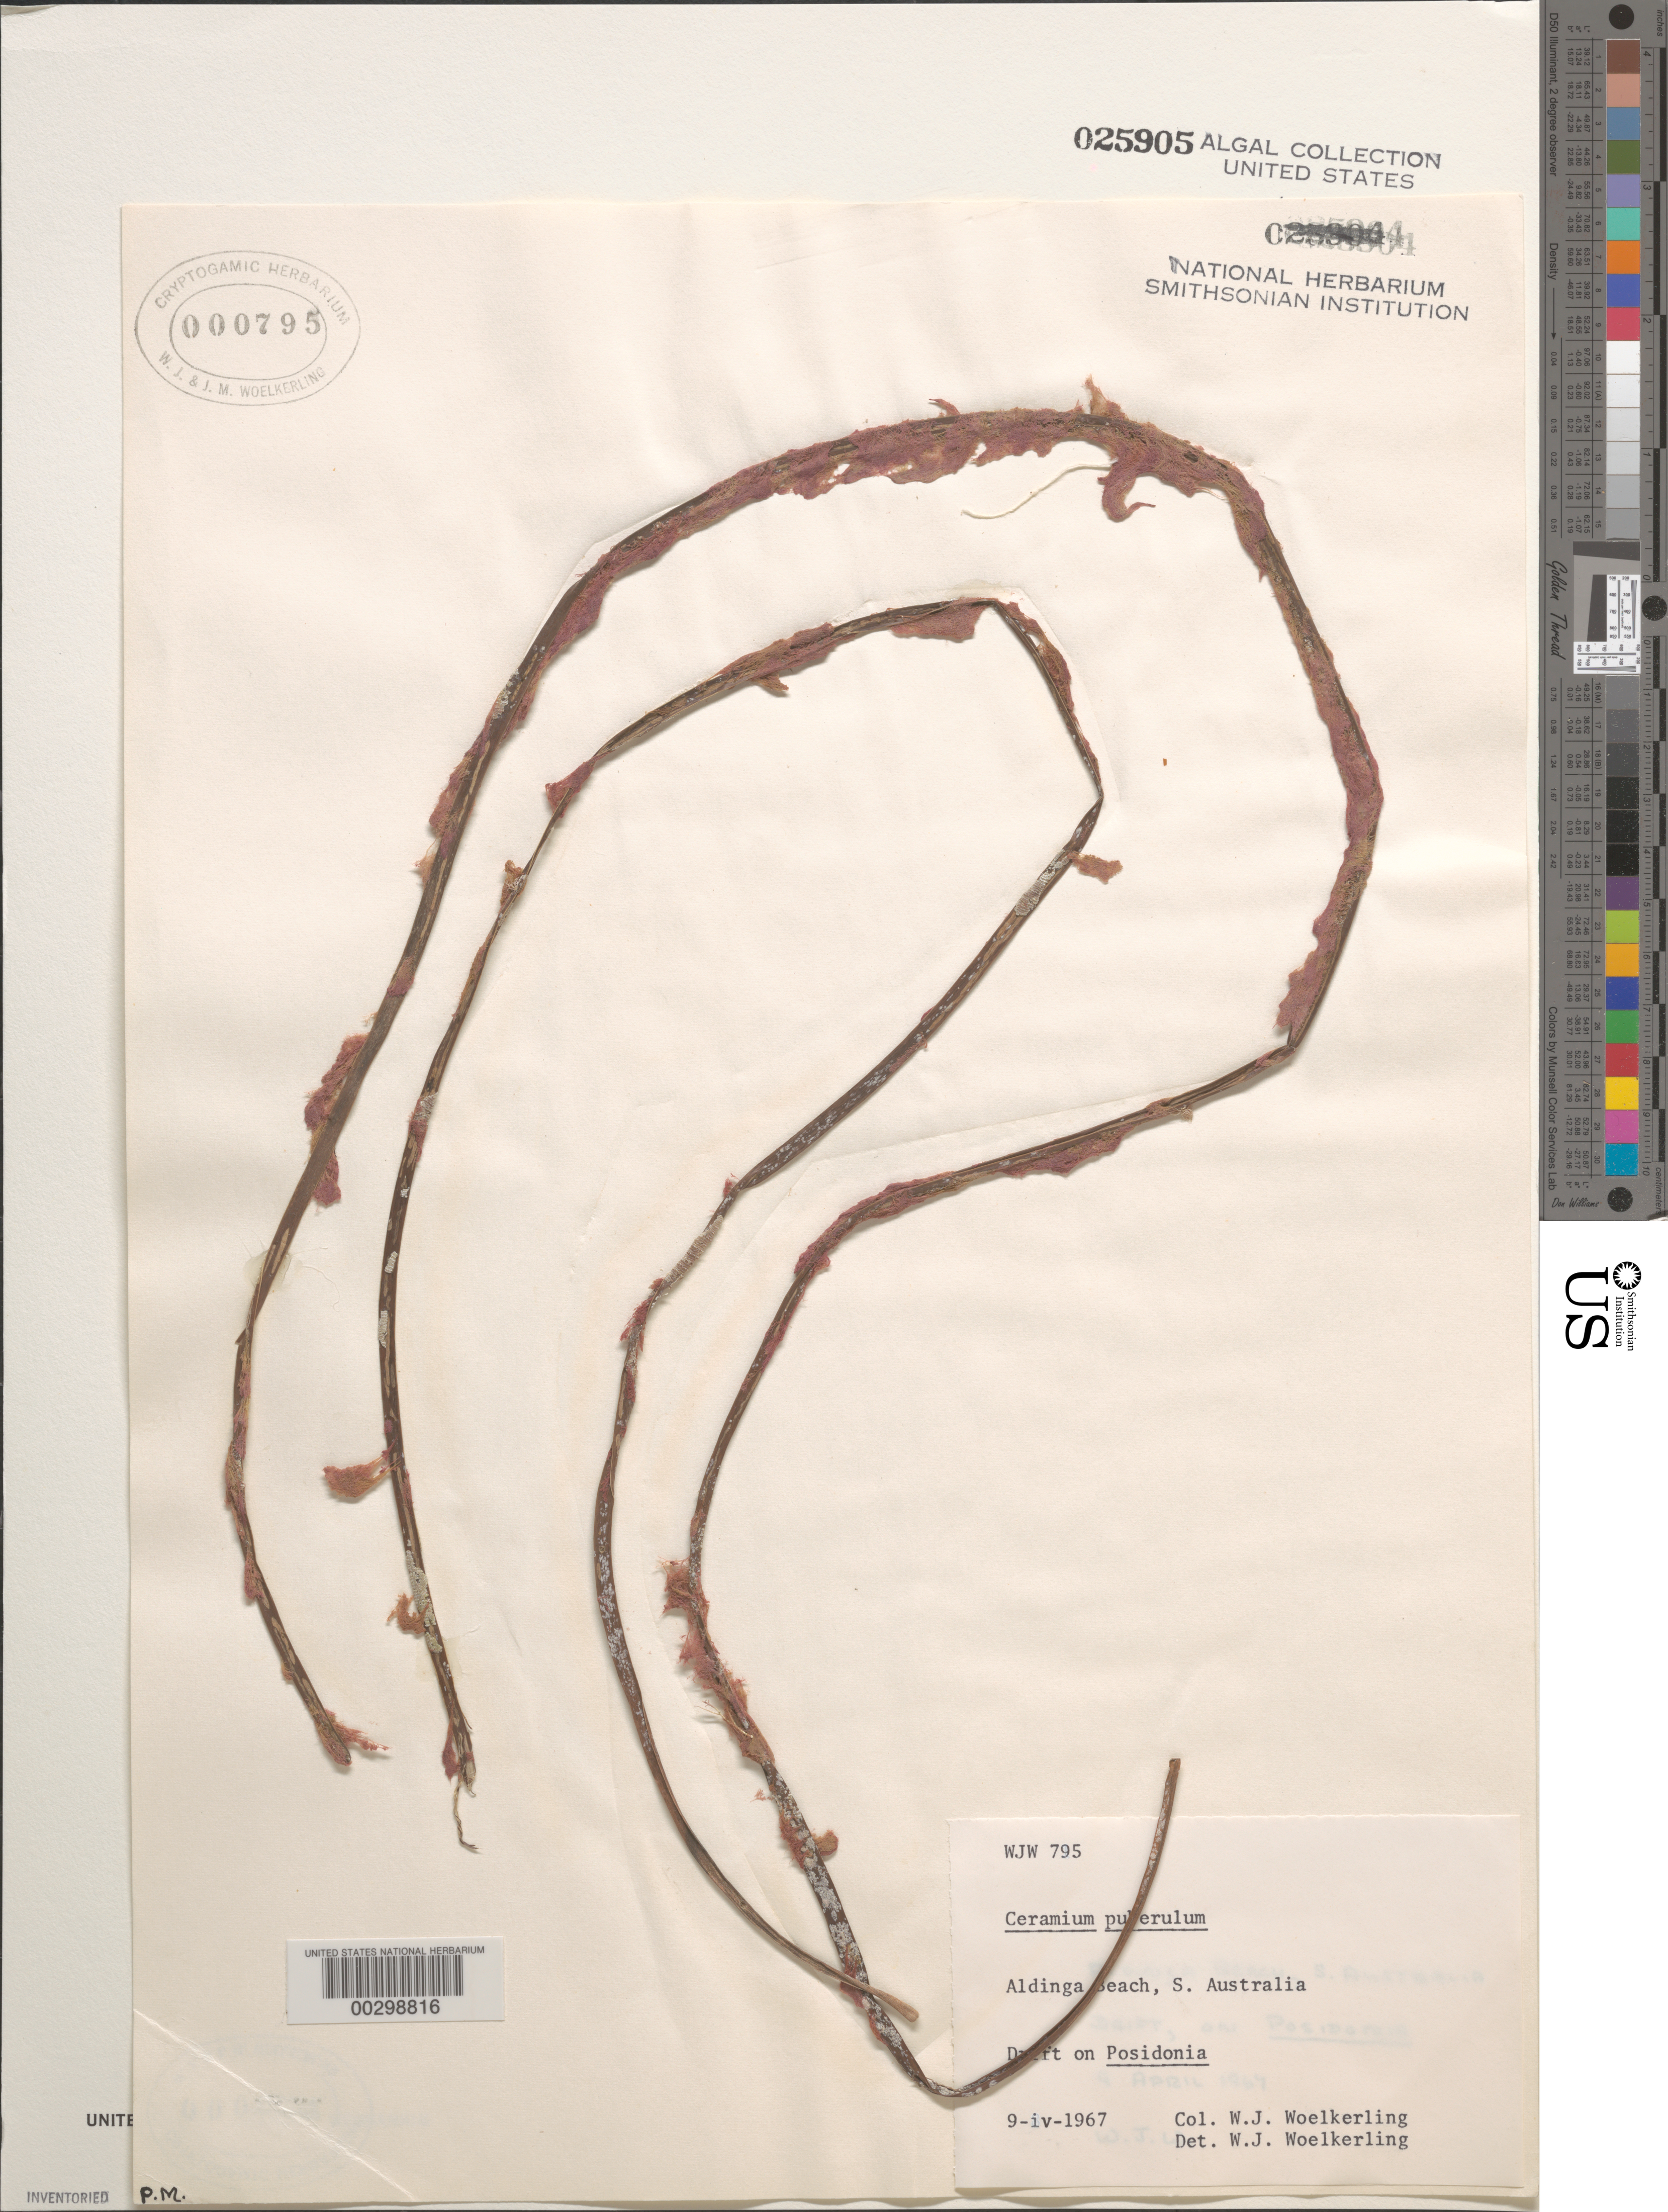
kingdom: Plantae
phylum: Rhodophyta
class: Florideophyceae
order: Ceramiales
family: Ceramiaceae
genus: Ceramium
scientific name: Ceramium puberulum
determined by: Woelkerling, W. J.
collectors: W. Woelkerling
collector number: WJW 795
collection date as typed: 09 Apr 1967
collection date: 1967-04-09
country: Australia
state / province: South Australia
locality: Aldinga Beach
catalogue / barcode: US 25905